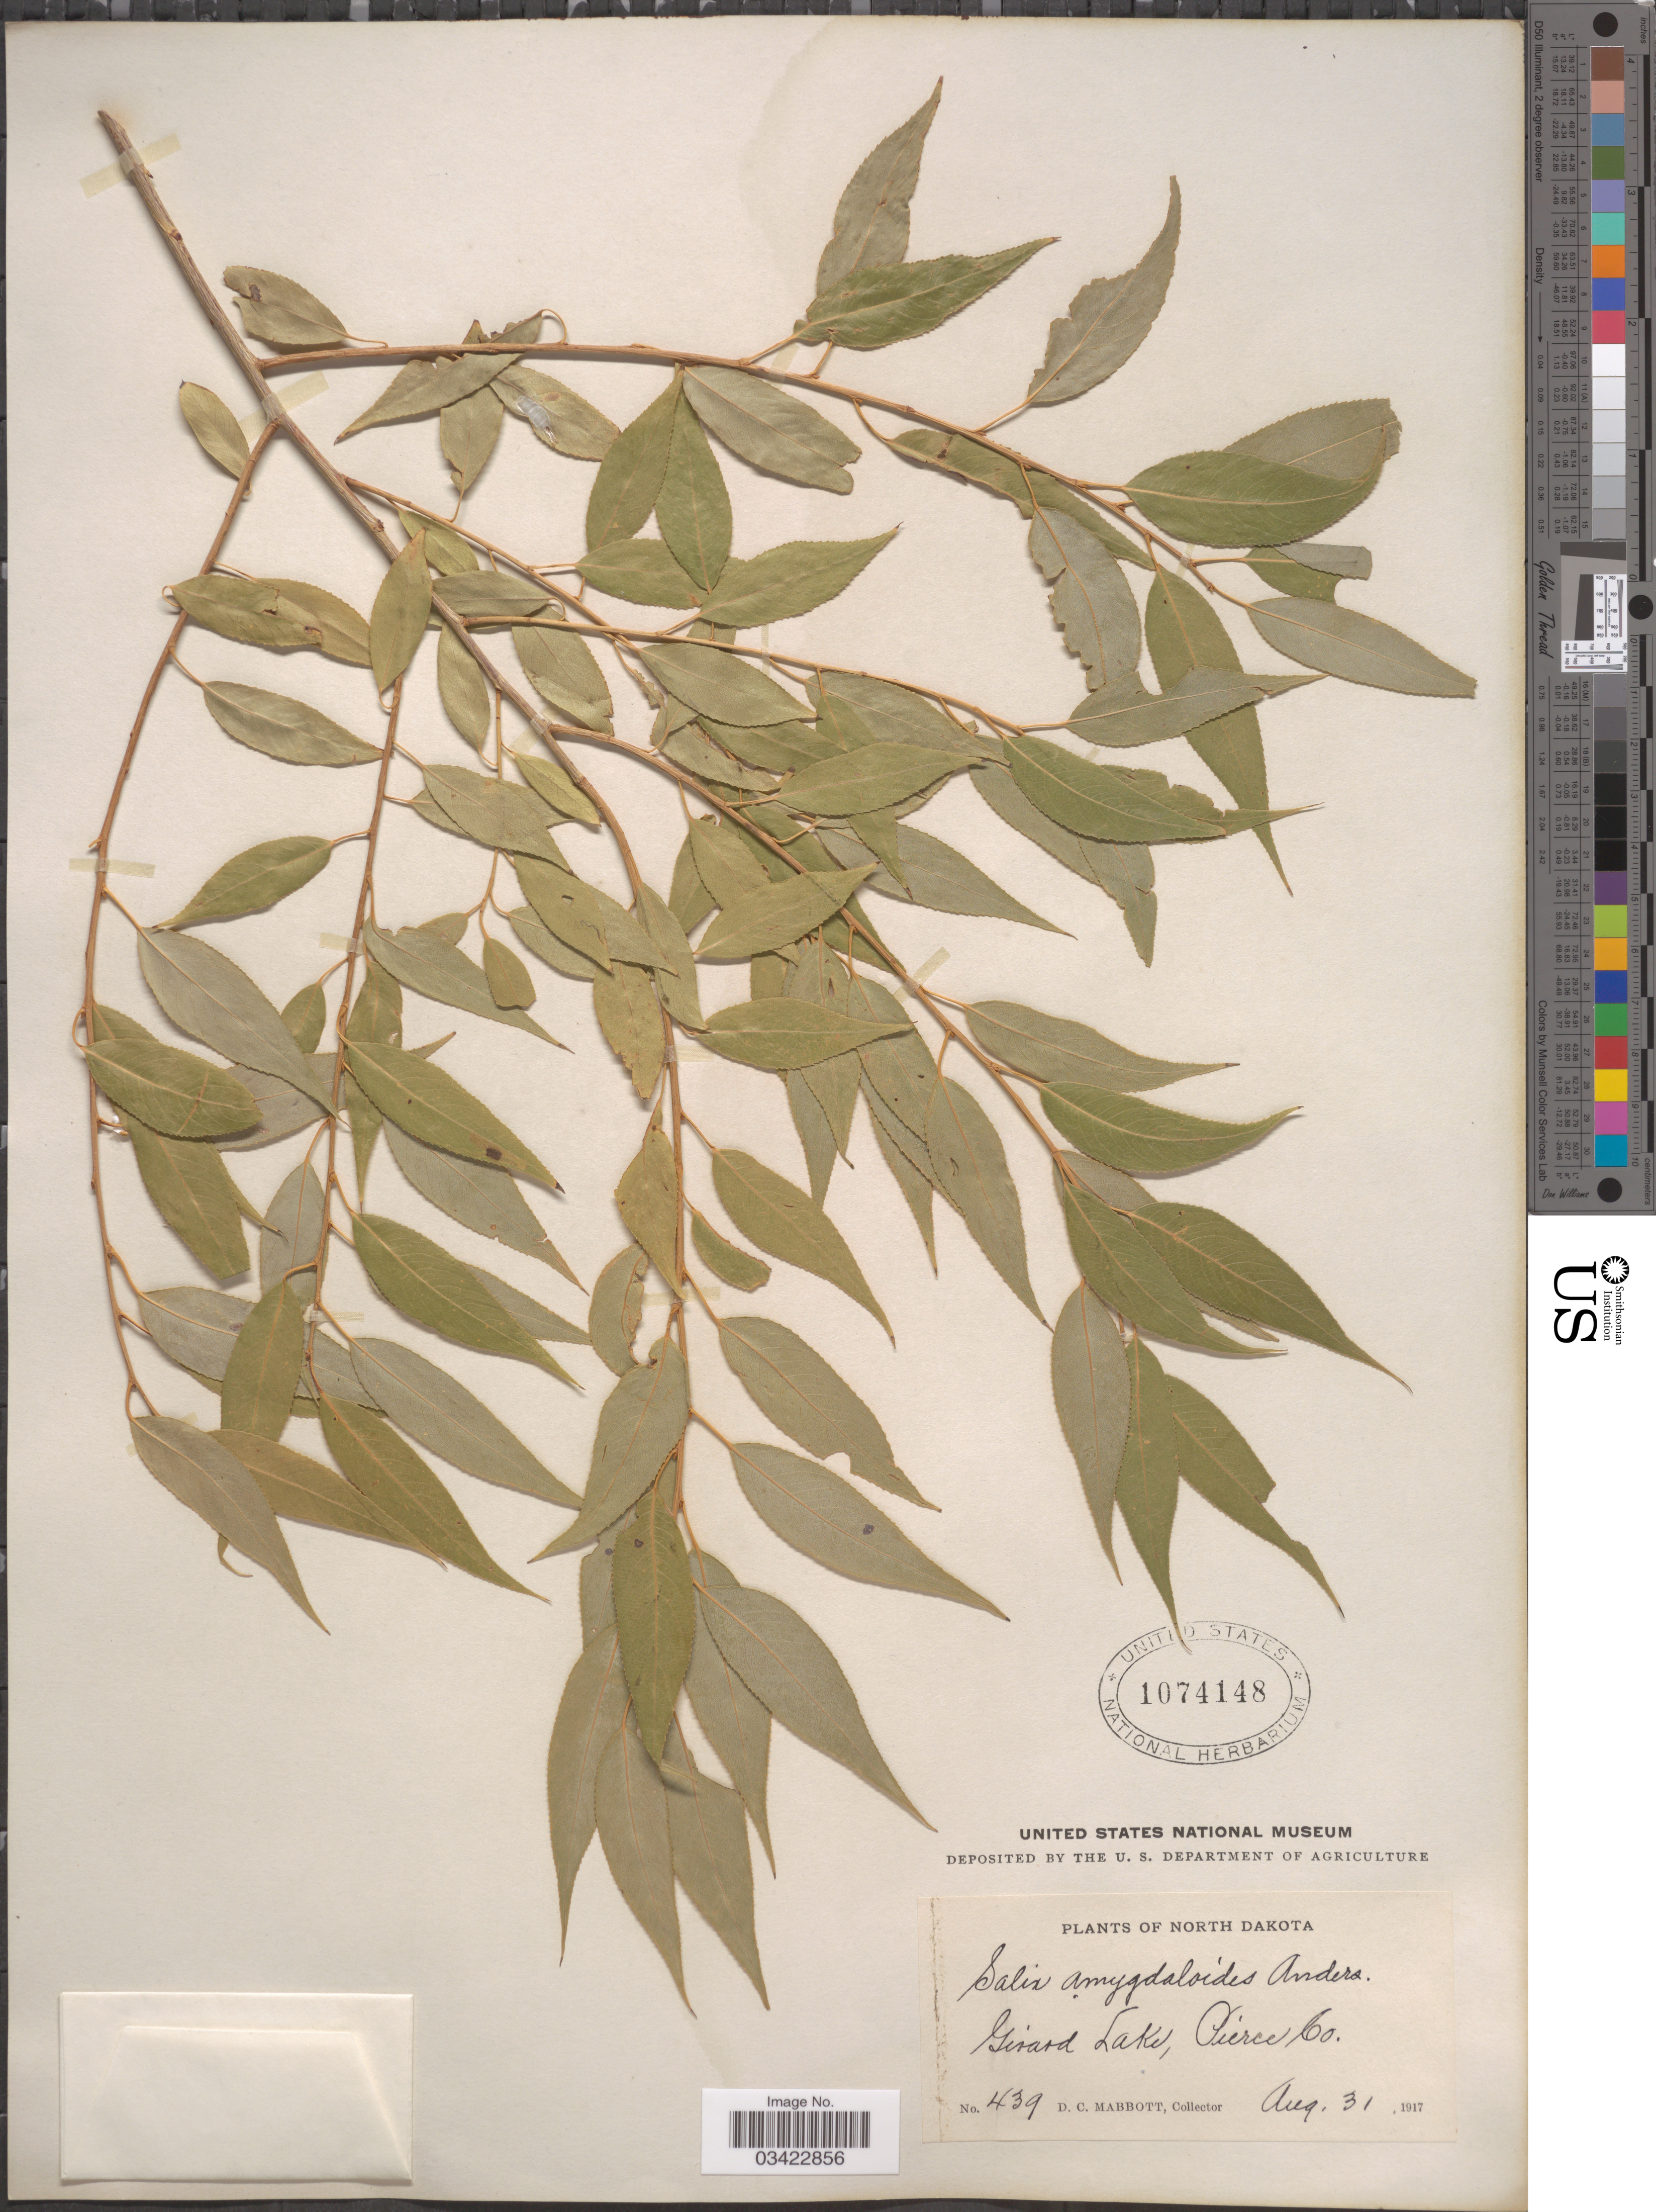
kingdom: Plantae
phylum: Tracheophyta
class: Magnoliopsida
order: Malpighiales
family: Salicaceae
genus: Salix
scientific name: Salix amygdaloides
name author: Andersson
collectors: D. Mabbott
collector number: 439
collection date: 1917-08-31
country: United States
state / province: North Dakota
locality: Girard Lake, Pierce Co.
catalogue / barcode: US 1074148